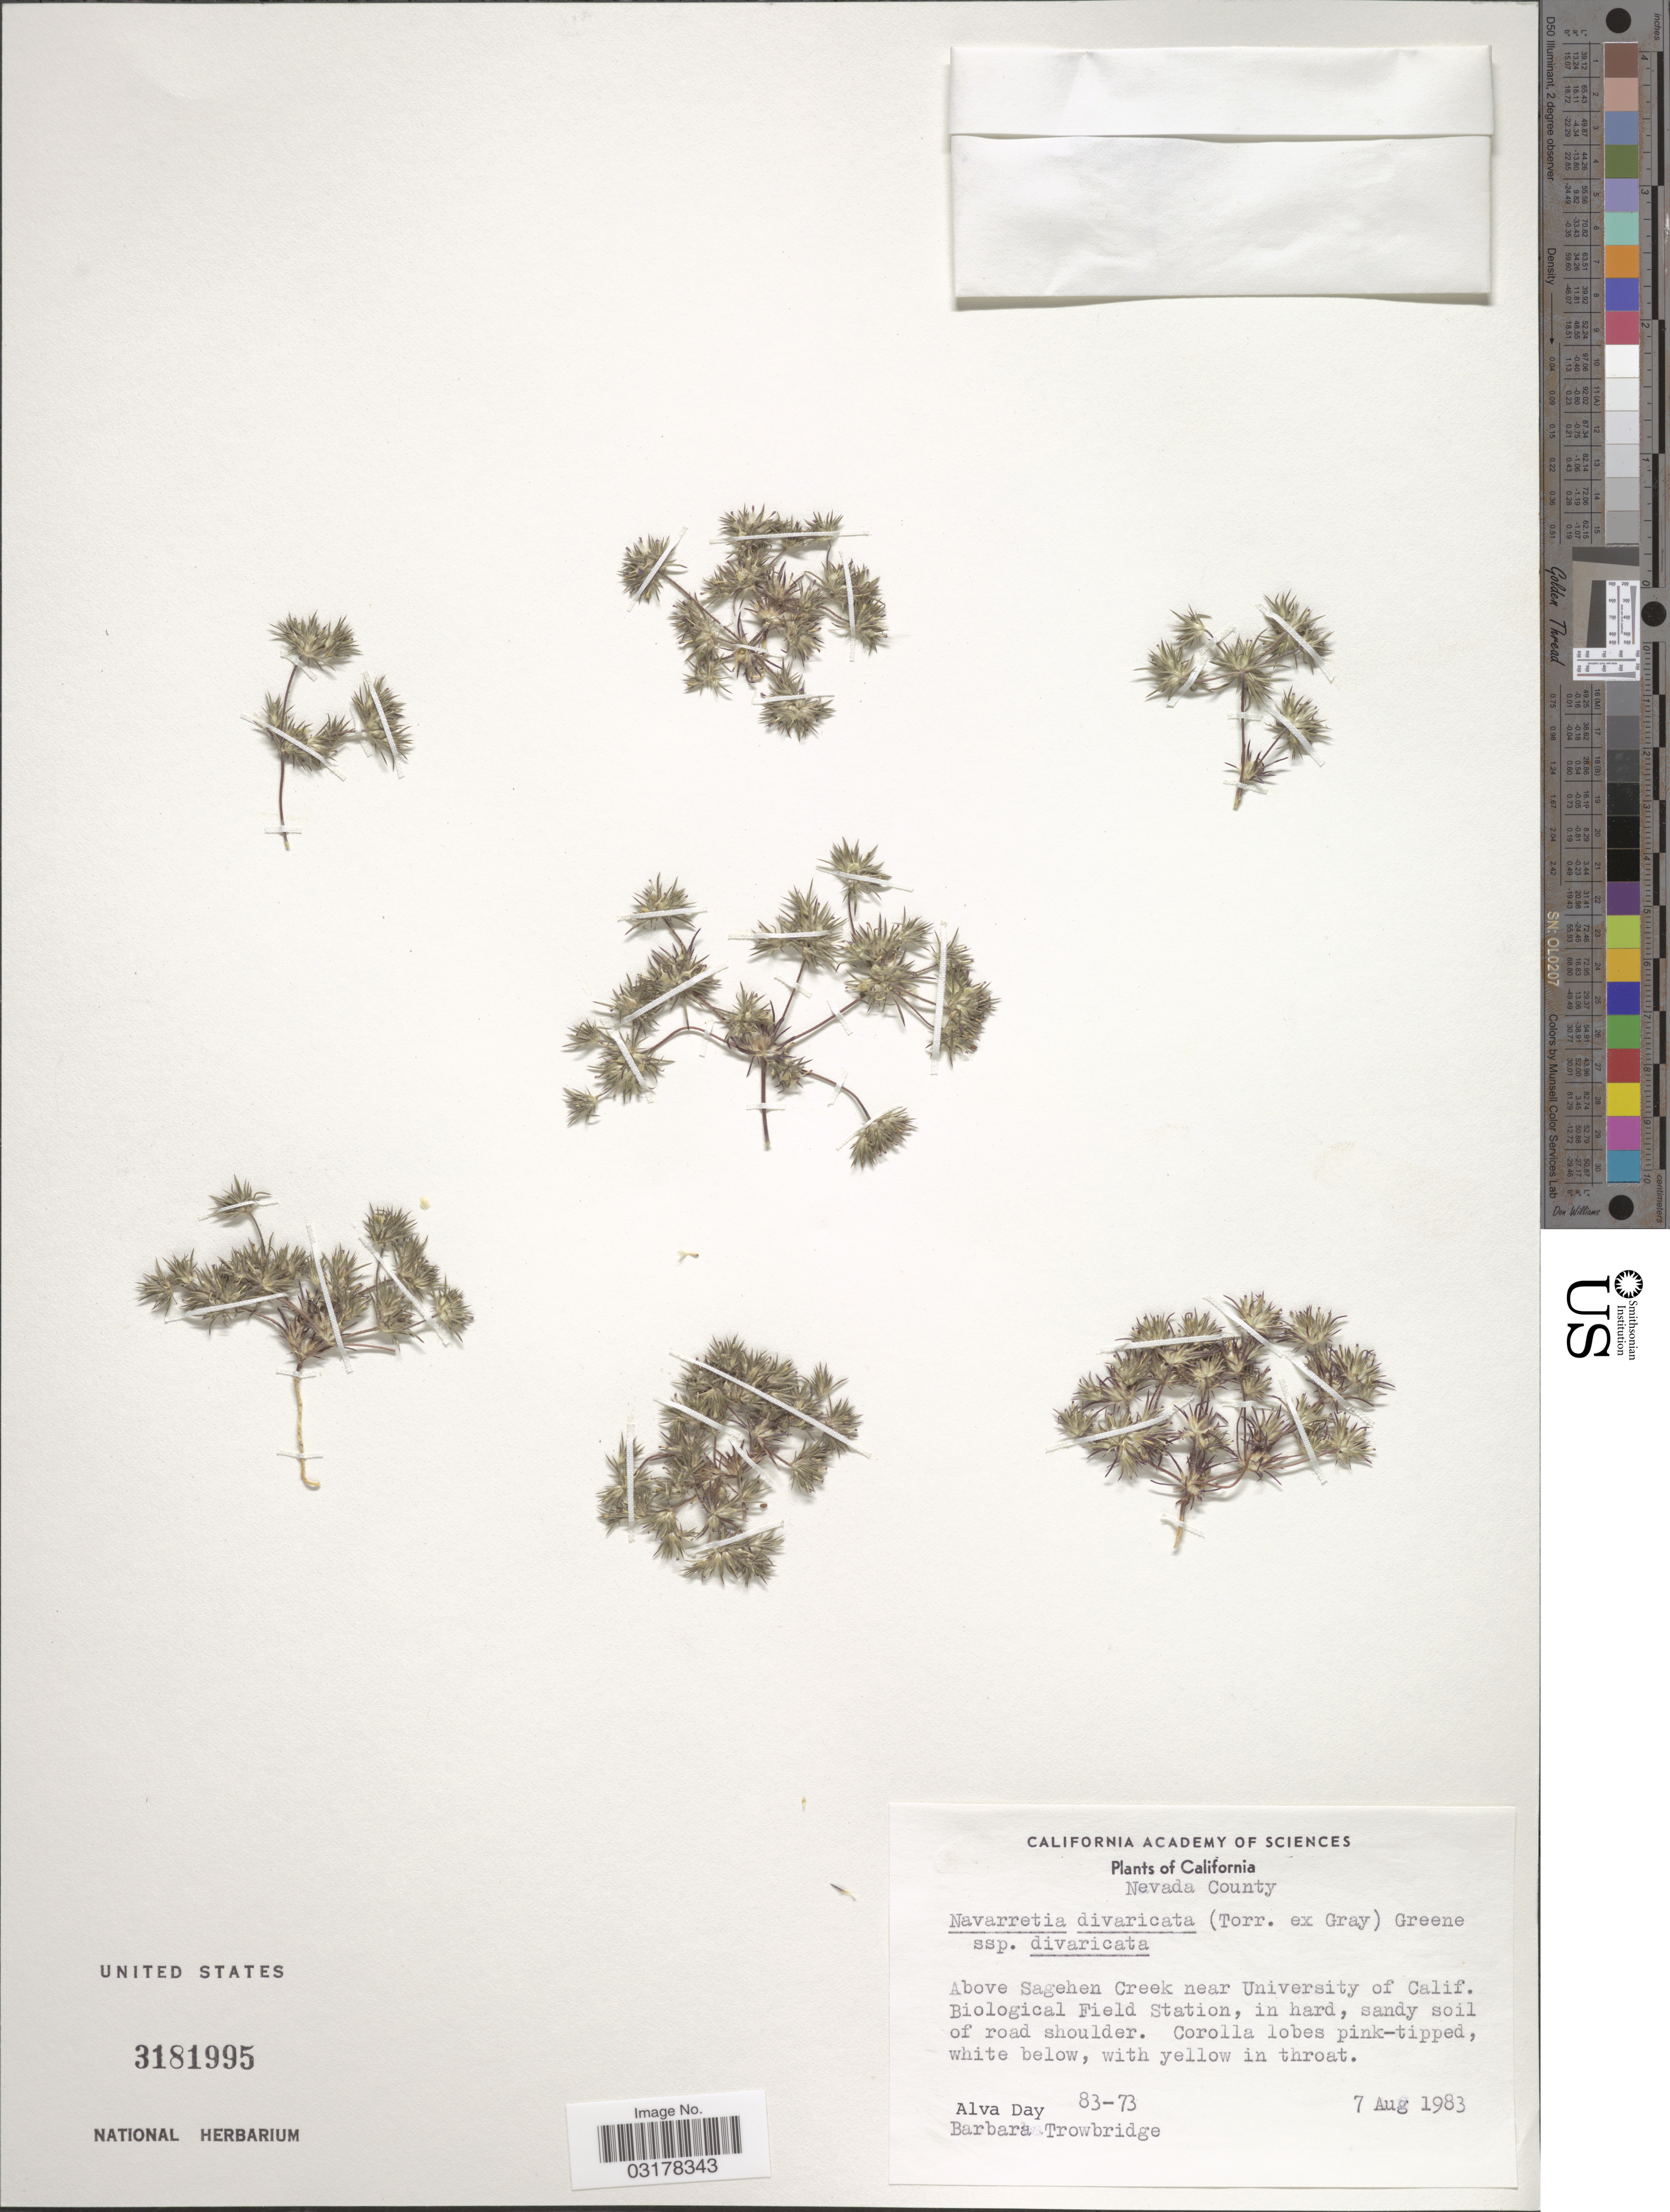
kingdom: Plantae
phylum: Tracheophyta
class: Magnoliopsida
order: Ericales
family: Polemoniaceae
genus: Navarretia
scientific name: Navarretia divaricata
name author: S.W. Greene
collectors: A. G. Day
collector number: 83-73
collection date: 1983-08-07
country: United States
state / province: California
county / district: Nevada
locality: Nevada County. Above Sagehen Creek near University of Calif. Biological Field Station.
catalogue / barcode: US 3181995